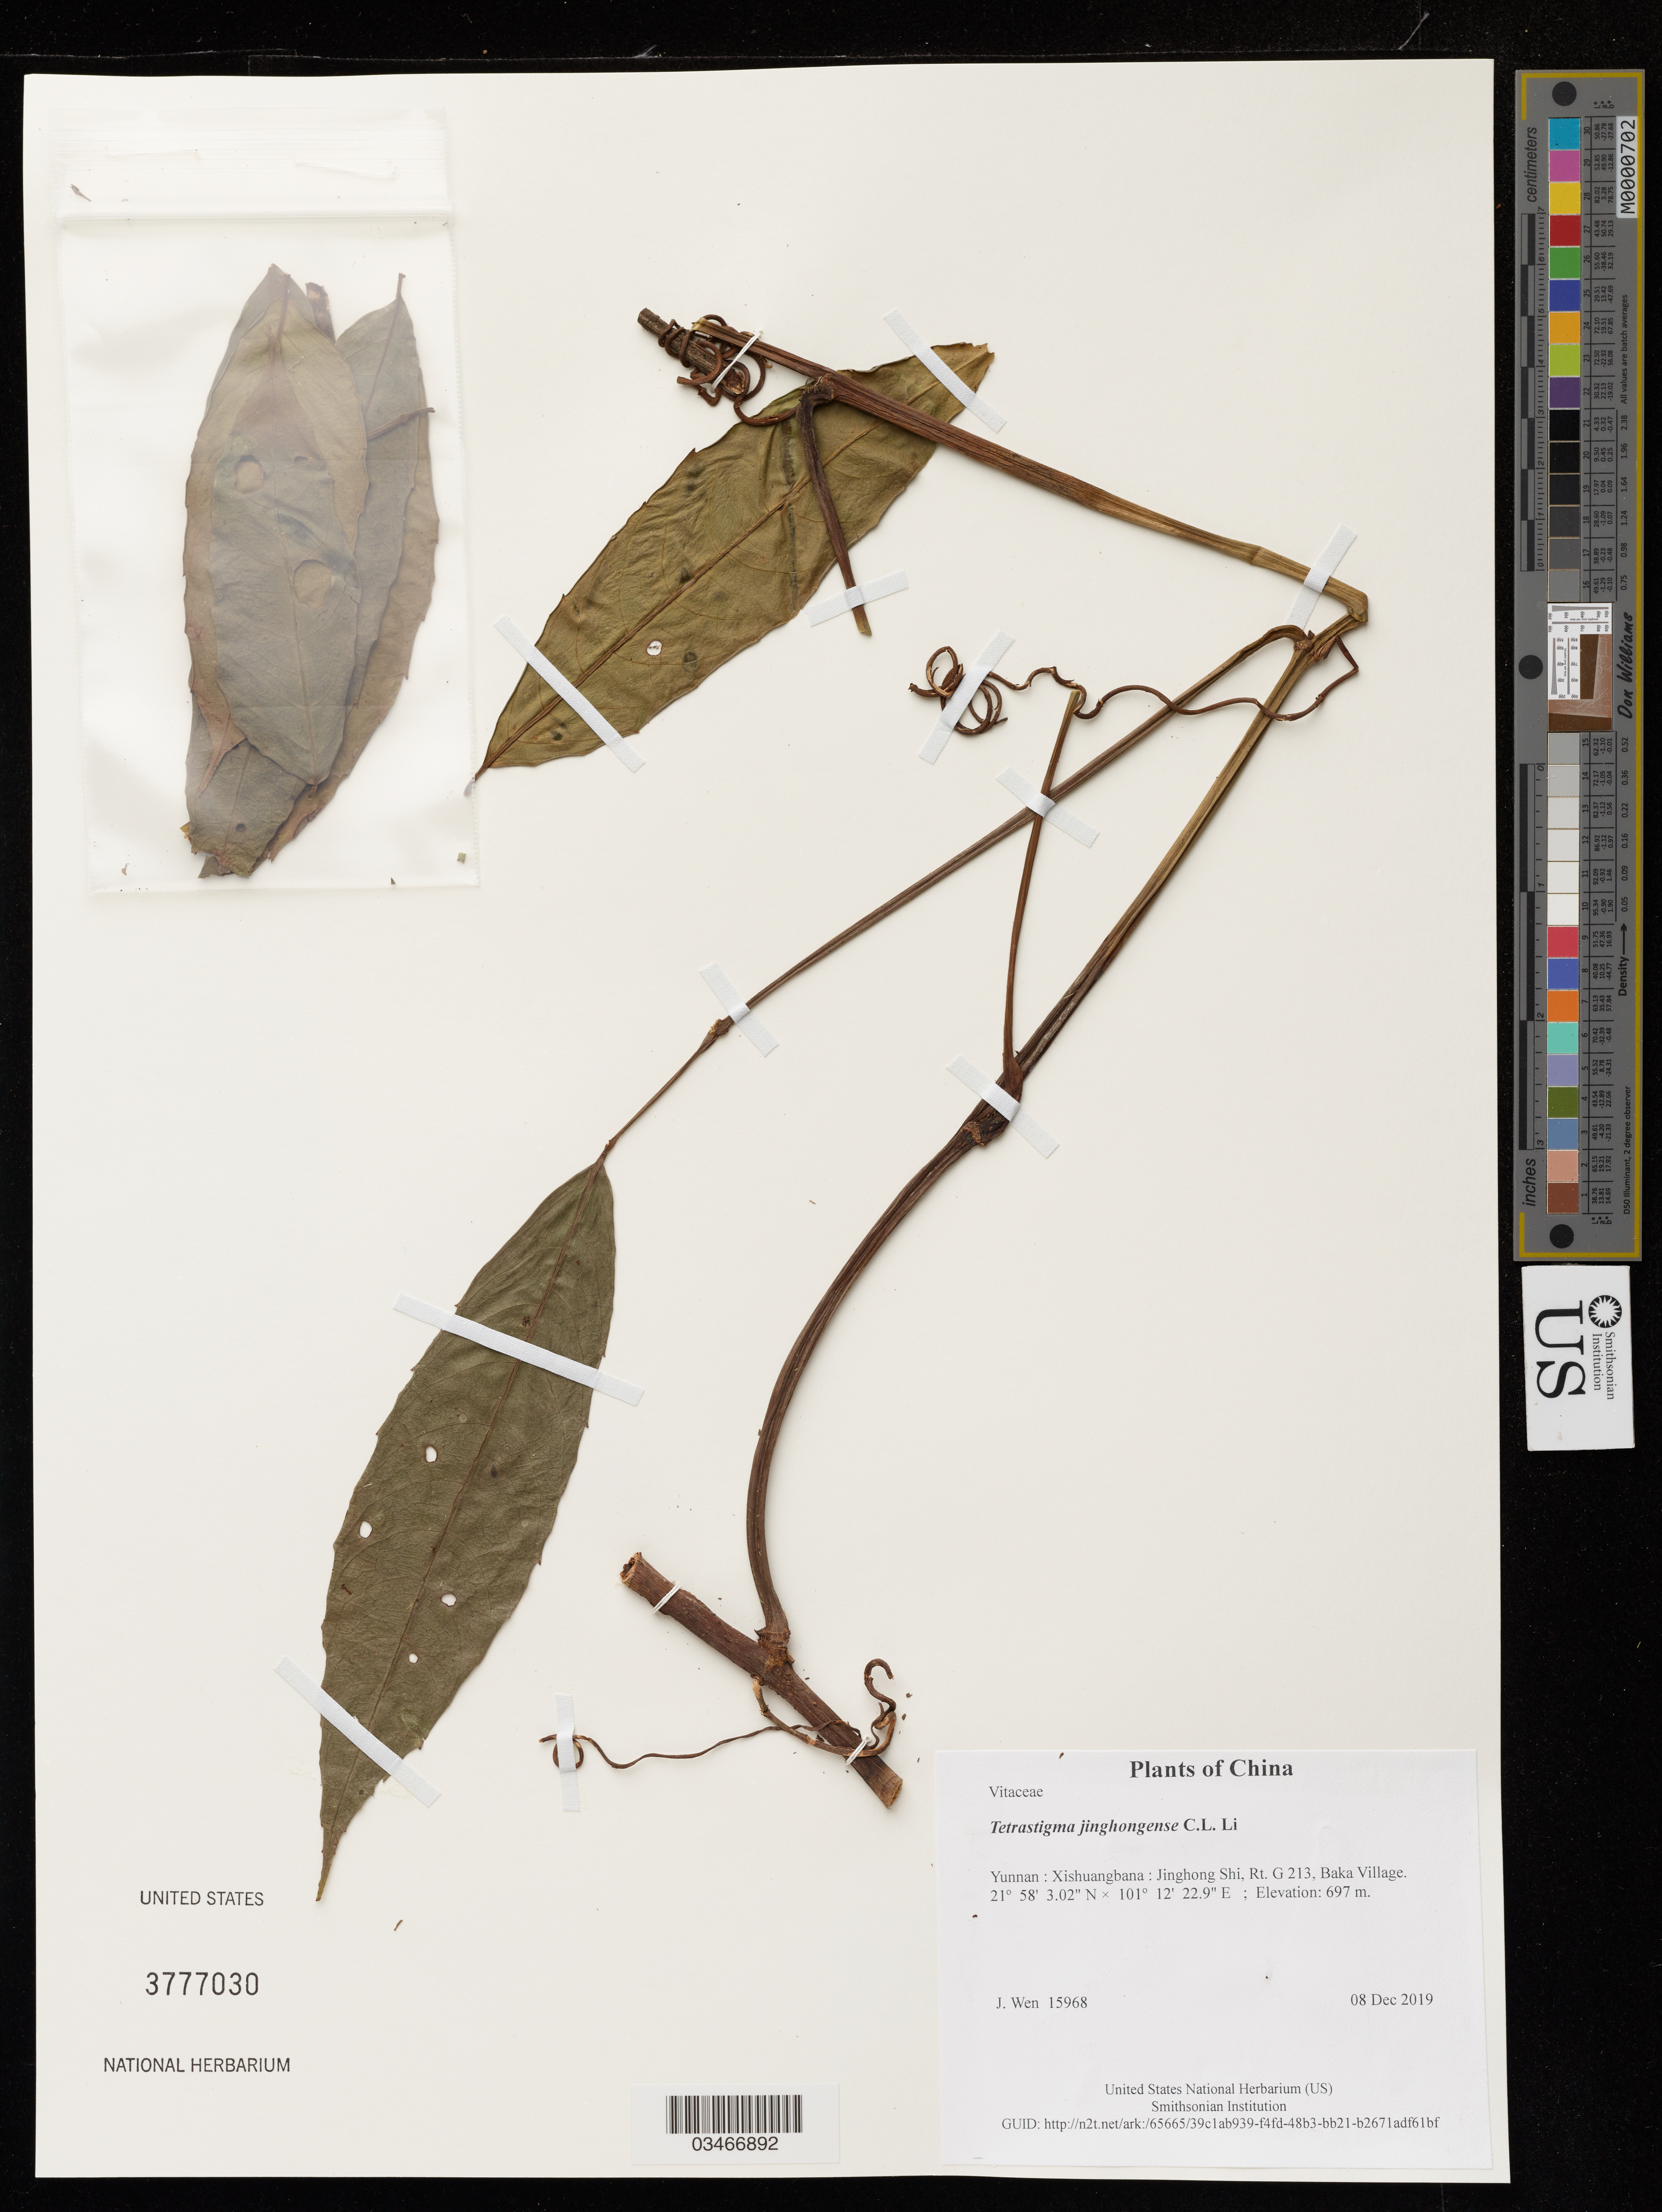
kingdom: Plantae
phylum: Tracheophyta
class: Magnoliopsida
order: Vitales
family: Vitaceae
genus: Tetrastigma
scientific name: Tetrastigma jinghongense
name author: C.L. Li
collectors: J. Wen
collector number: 15968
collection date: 2019-12-08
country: China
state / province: Yunnan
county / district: Xishuangbana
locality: Jinghong Shi, Rt. G 213, Baka Village.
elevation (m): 697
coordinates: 21 58 3.02 N, 101 12 22.9 E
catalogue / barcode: US 3777030